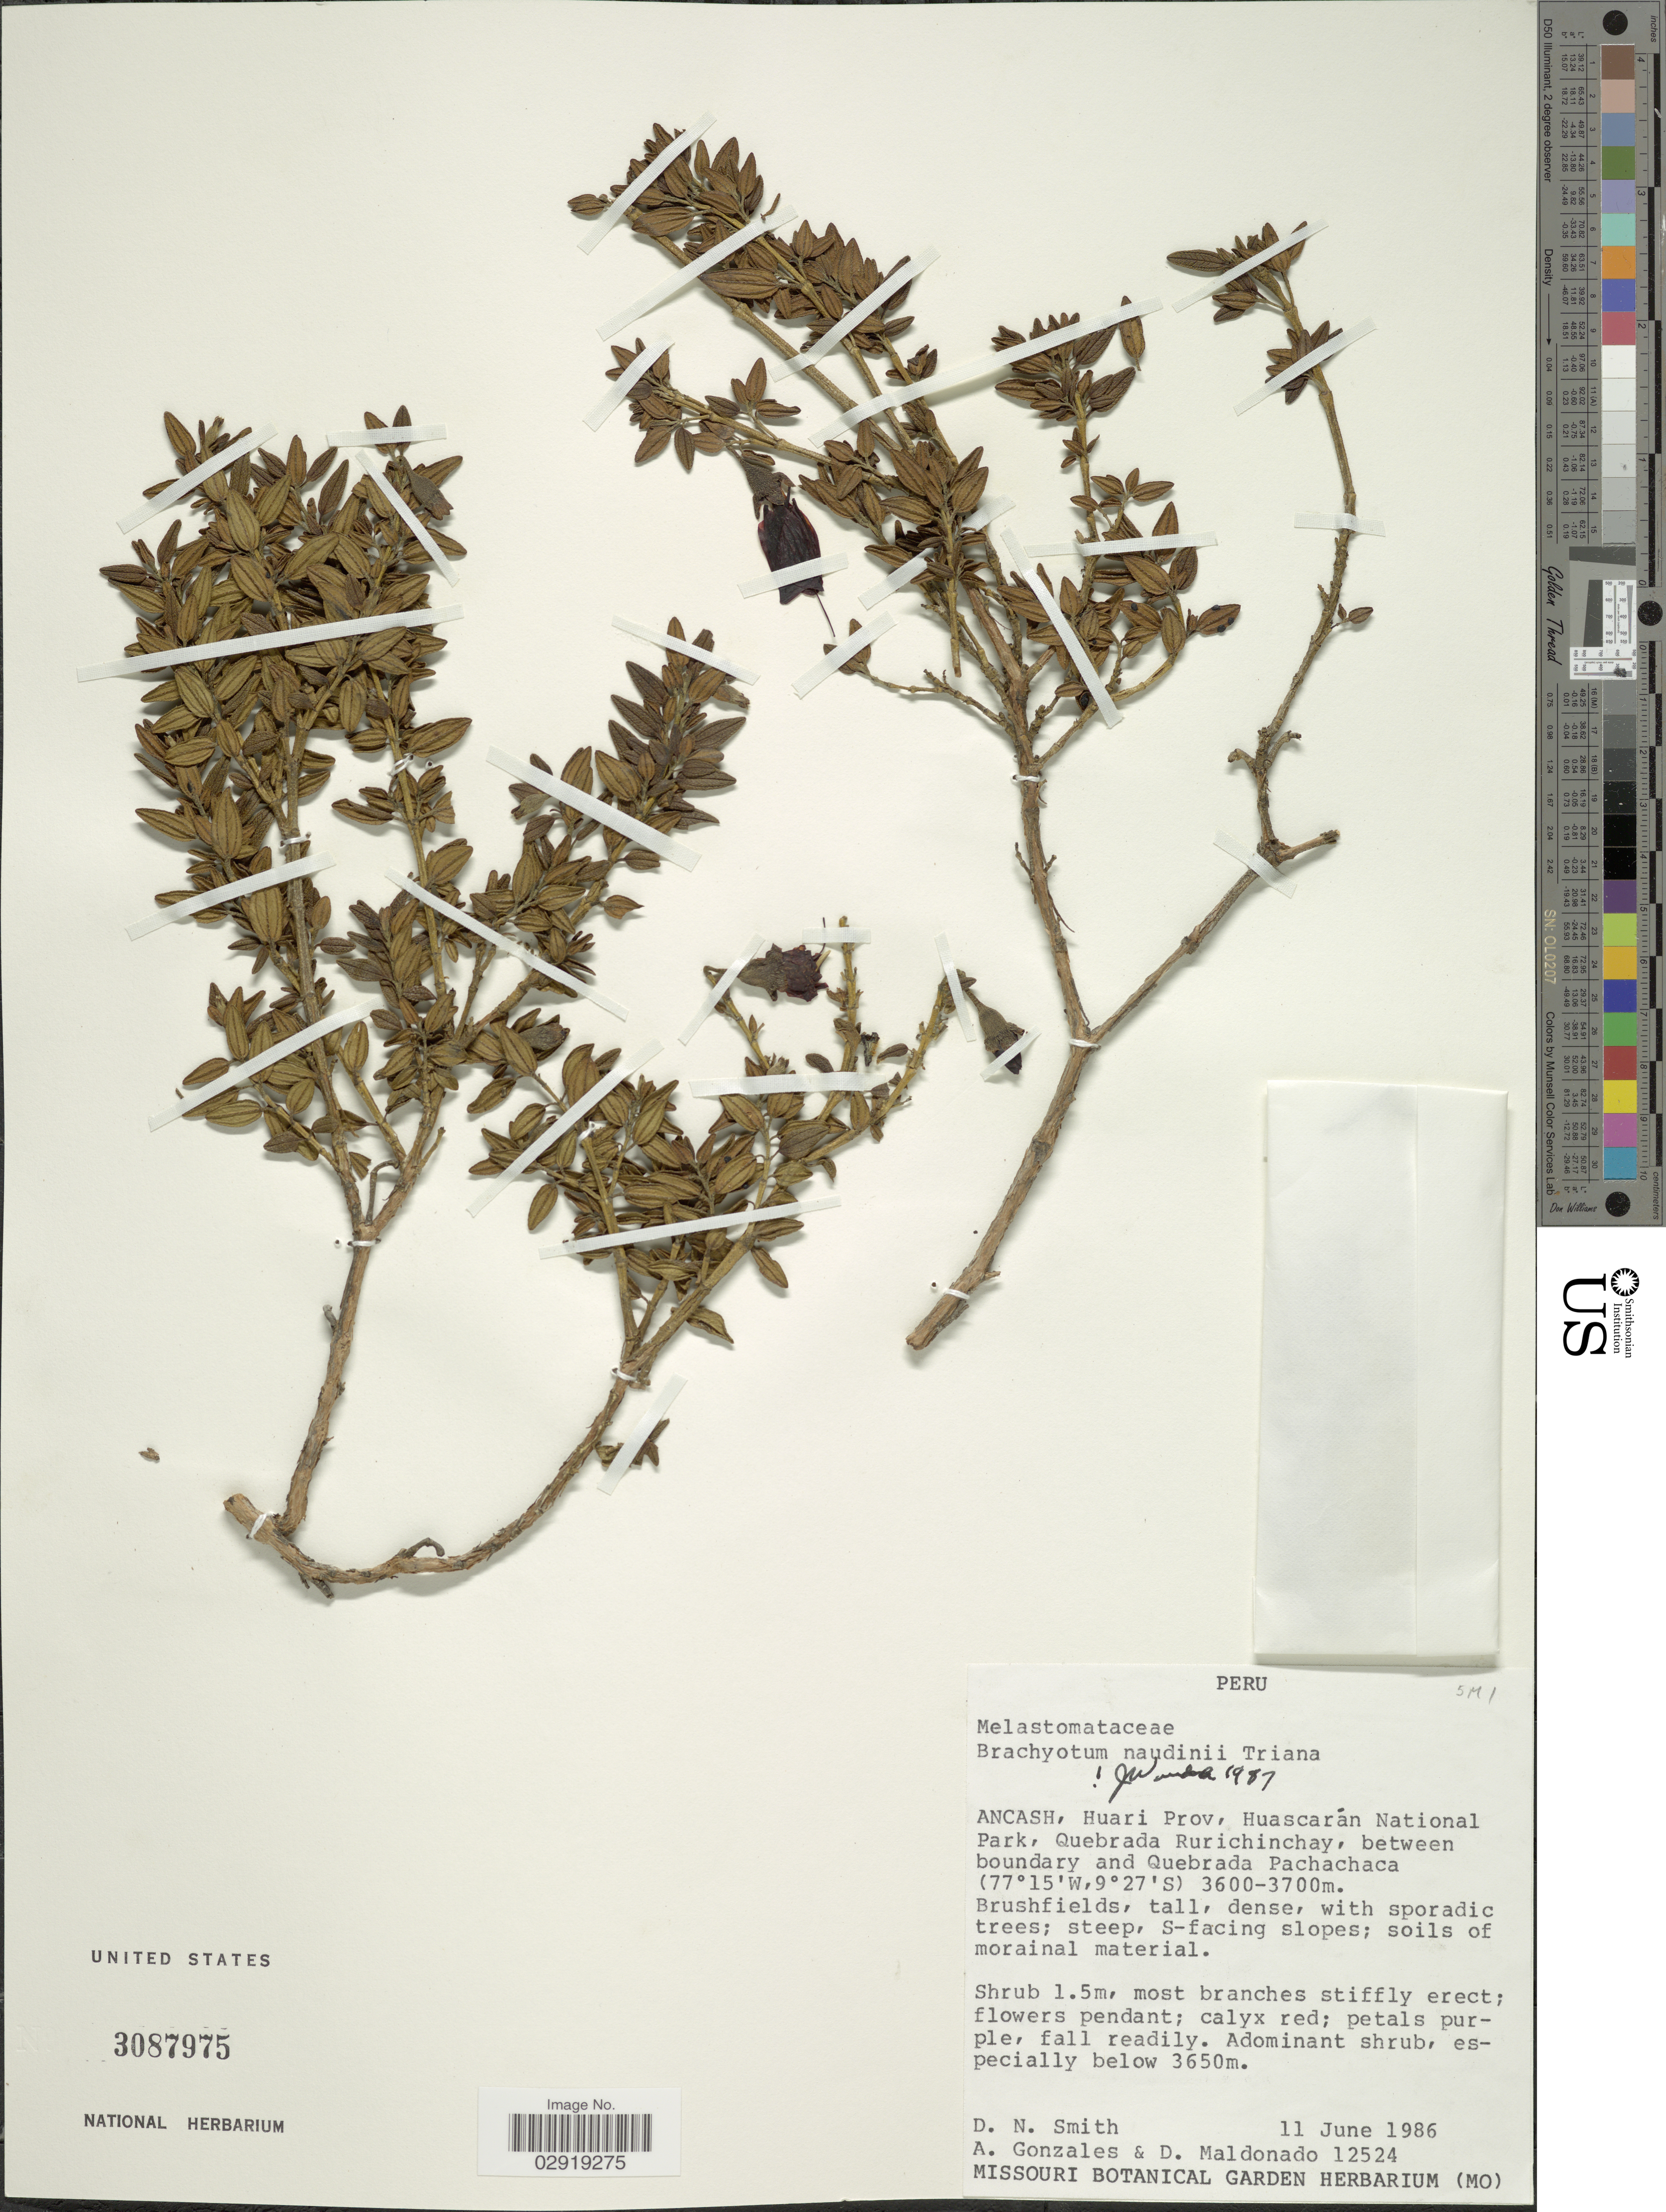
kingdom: Plantae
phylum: Tracheophyta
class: Magnoliopsida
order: Myrtales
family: Melastomataceae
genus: Brachyotum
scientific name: Brachyotum naudinii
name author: Triana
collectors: D. Smith, A. Gonzáles & D. Maldonado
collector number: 12524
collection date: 1986-06-11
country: Peru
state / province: Ancash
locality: Huari Prov, Huascarán National Park, Quebrada Rurichinchay, between boundary and Qyebrada Pachachaca.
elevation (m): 3600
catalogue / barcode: US 3087975